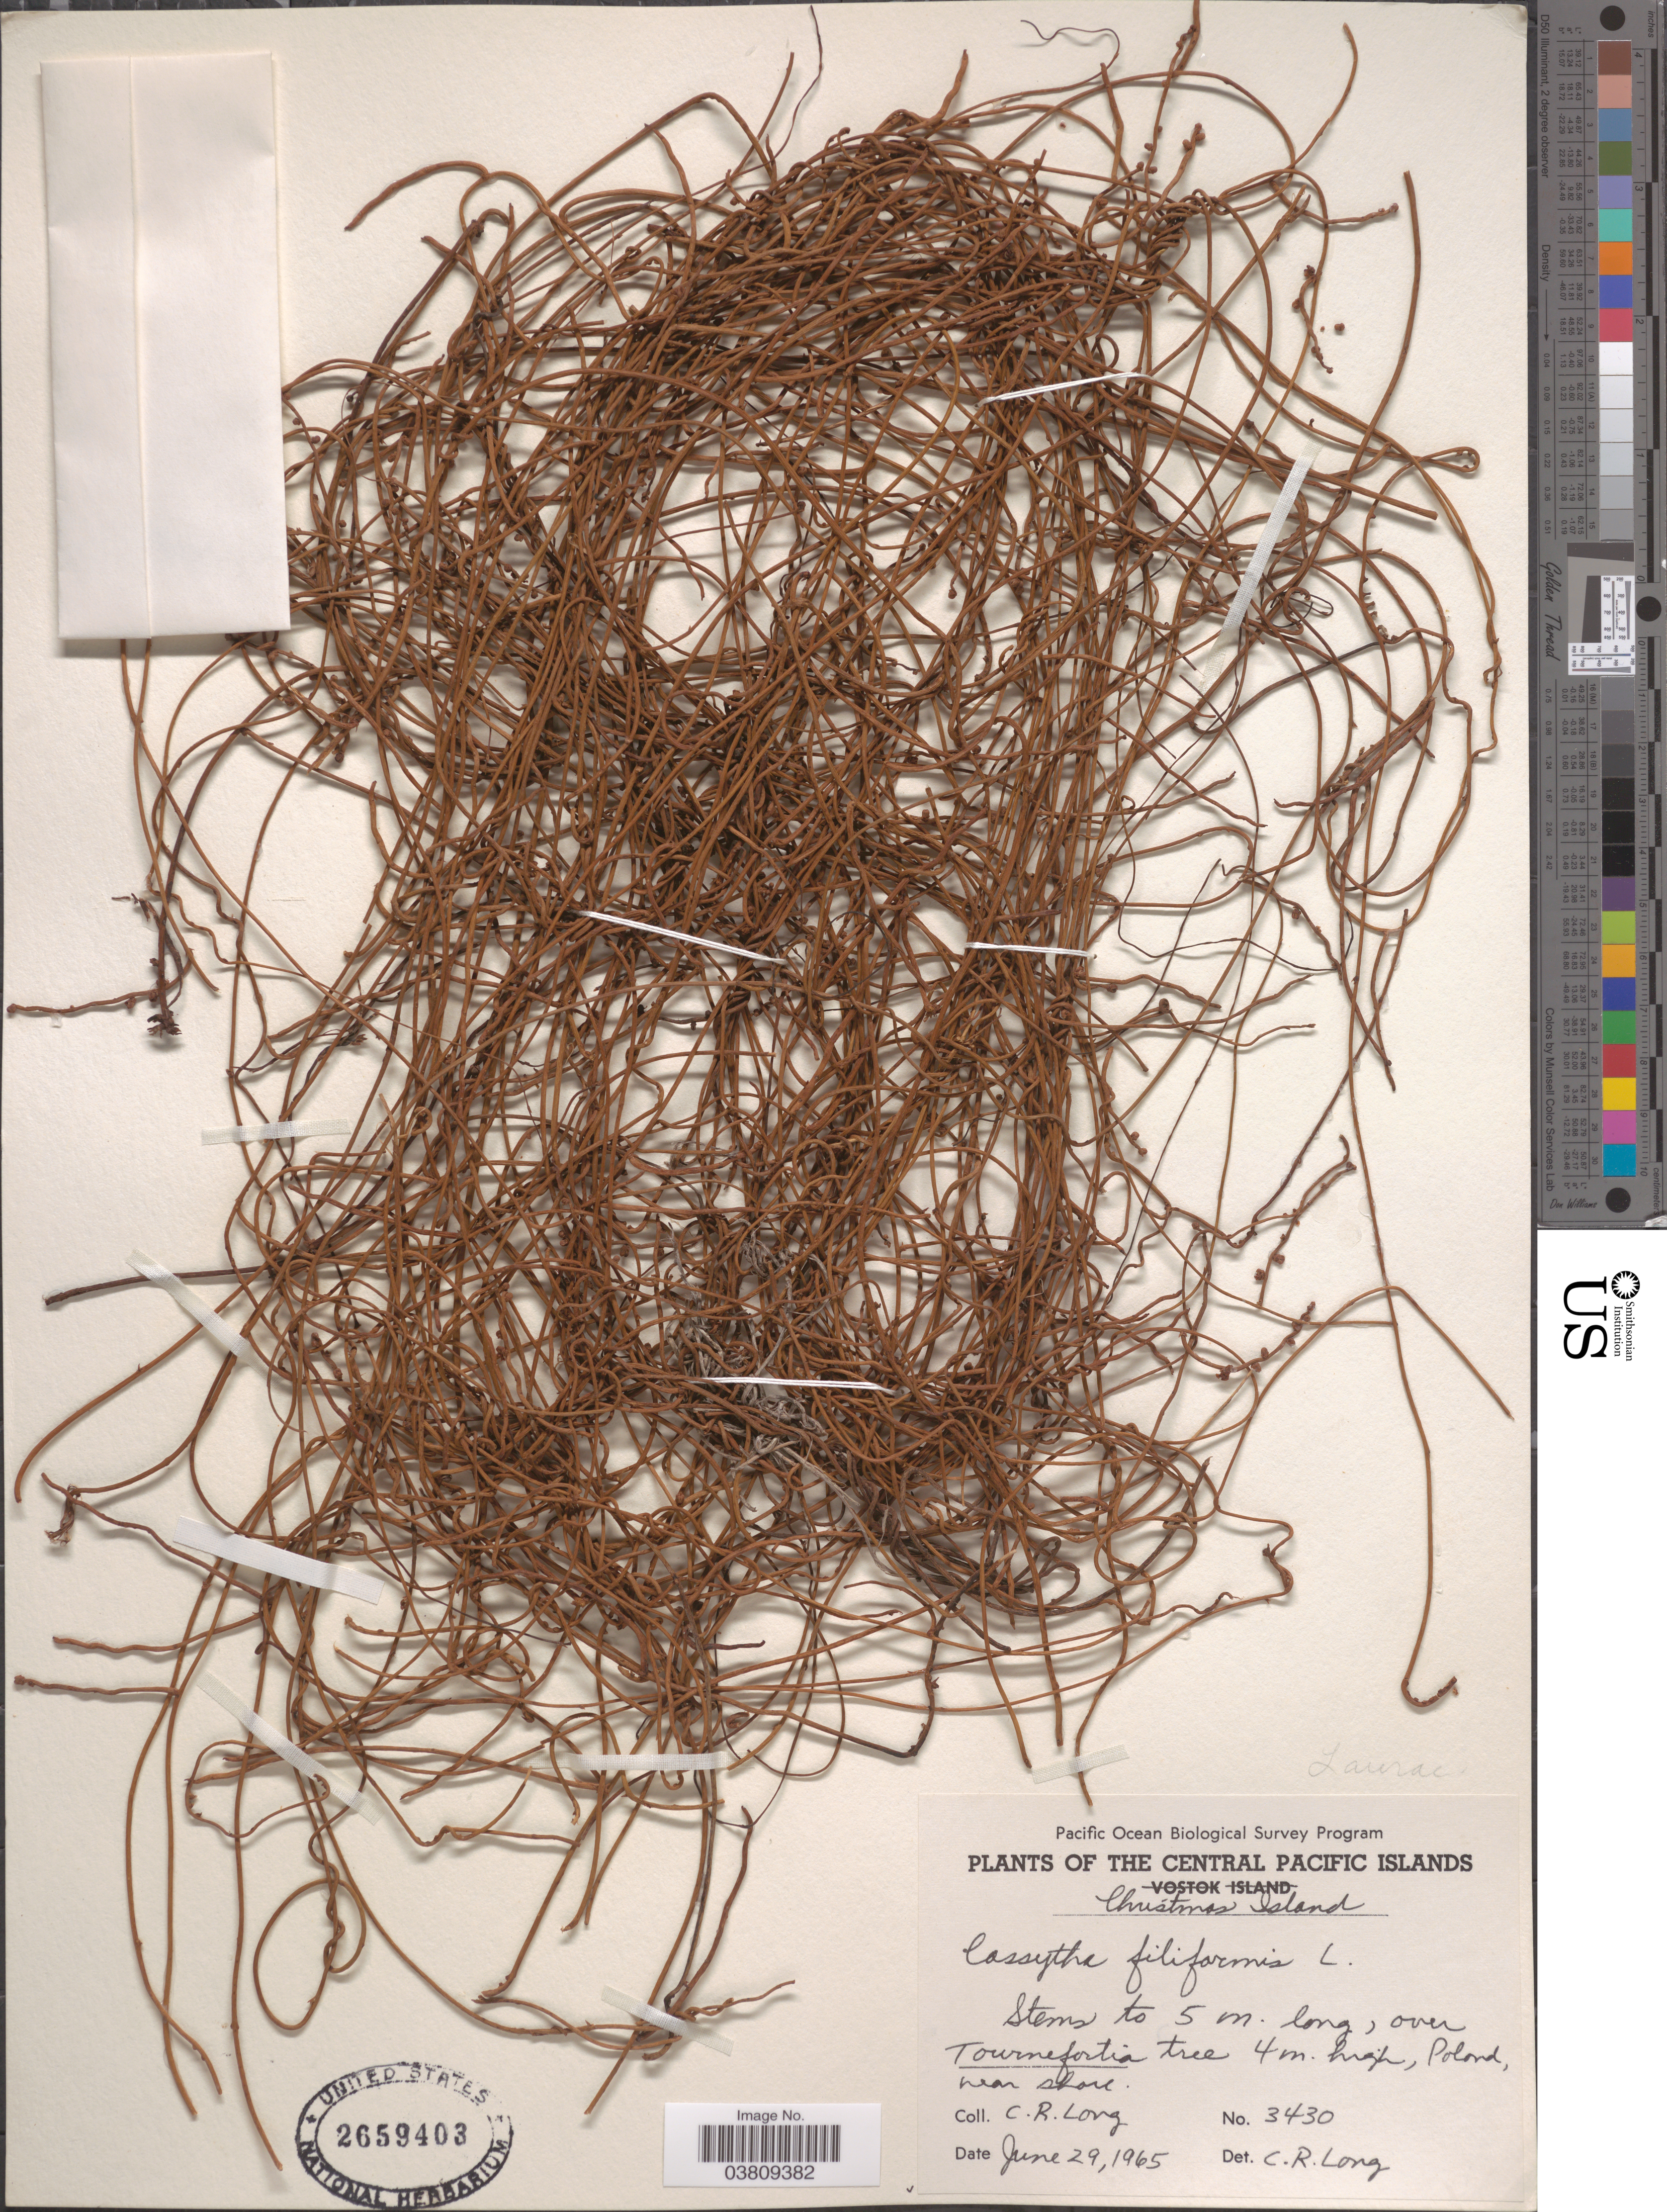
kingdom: Plantae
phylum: Tracheophyta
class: Magnoliopsida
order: Laurales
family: Lauraceae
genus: Cassytha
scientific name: Cassytha filiformis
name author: L.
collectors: C. R. Long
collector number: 3430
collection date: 1965-06-29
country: Kiribati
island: Kiritimati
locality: The Central Pacific Islands. Christmas Island. Poland, near shore.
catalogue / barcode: US 2659403